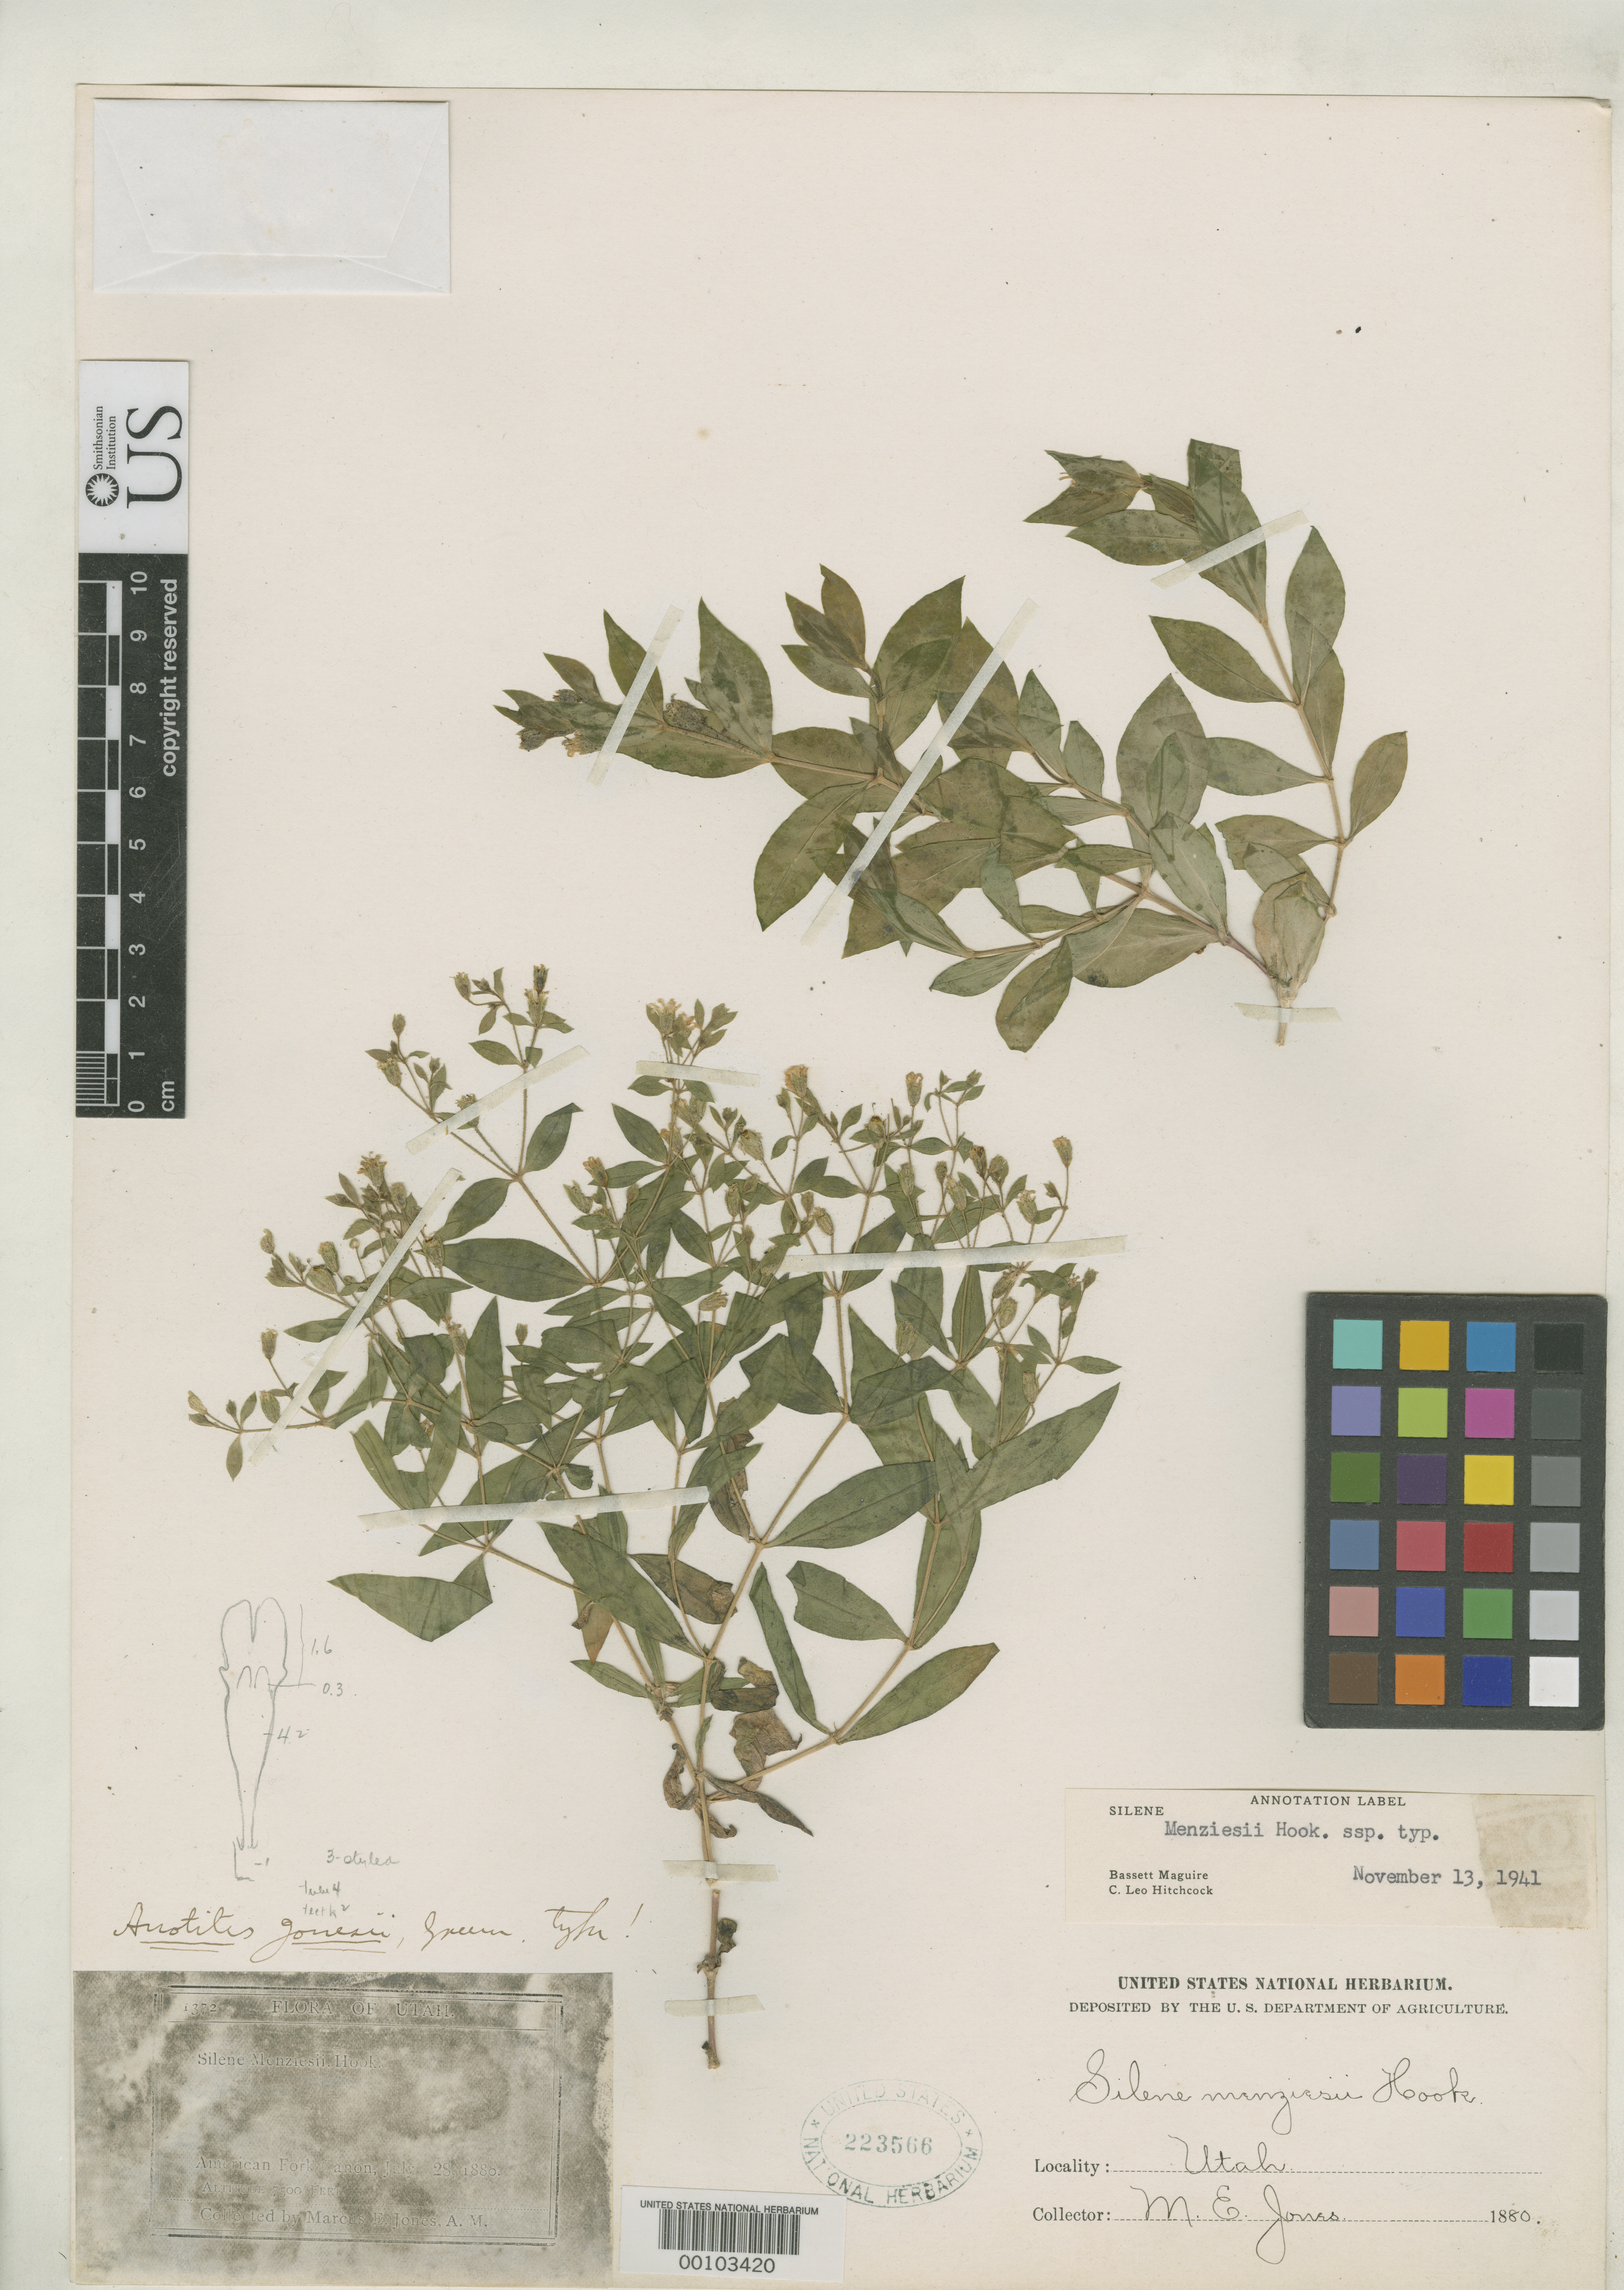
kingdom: Plantae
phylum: Tracheophyta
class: Magnoliopsida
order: Caryophyllales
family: Caryophyllaceae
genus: Anotites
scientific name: Anotites jonesii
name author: Greene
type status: Holotype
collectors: M. E. Jones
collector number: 1372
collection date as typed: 28 Jul 1880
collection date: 1880-07-28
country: United States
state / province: Utah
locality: American Fork Canyon; alt. 7500 ft.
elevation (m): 2286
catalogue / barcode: US 223566